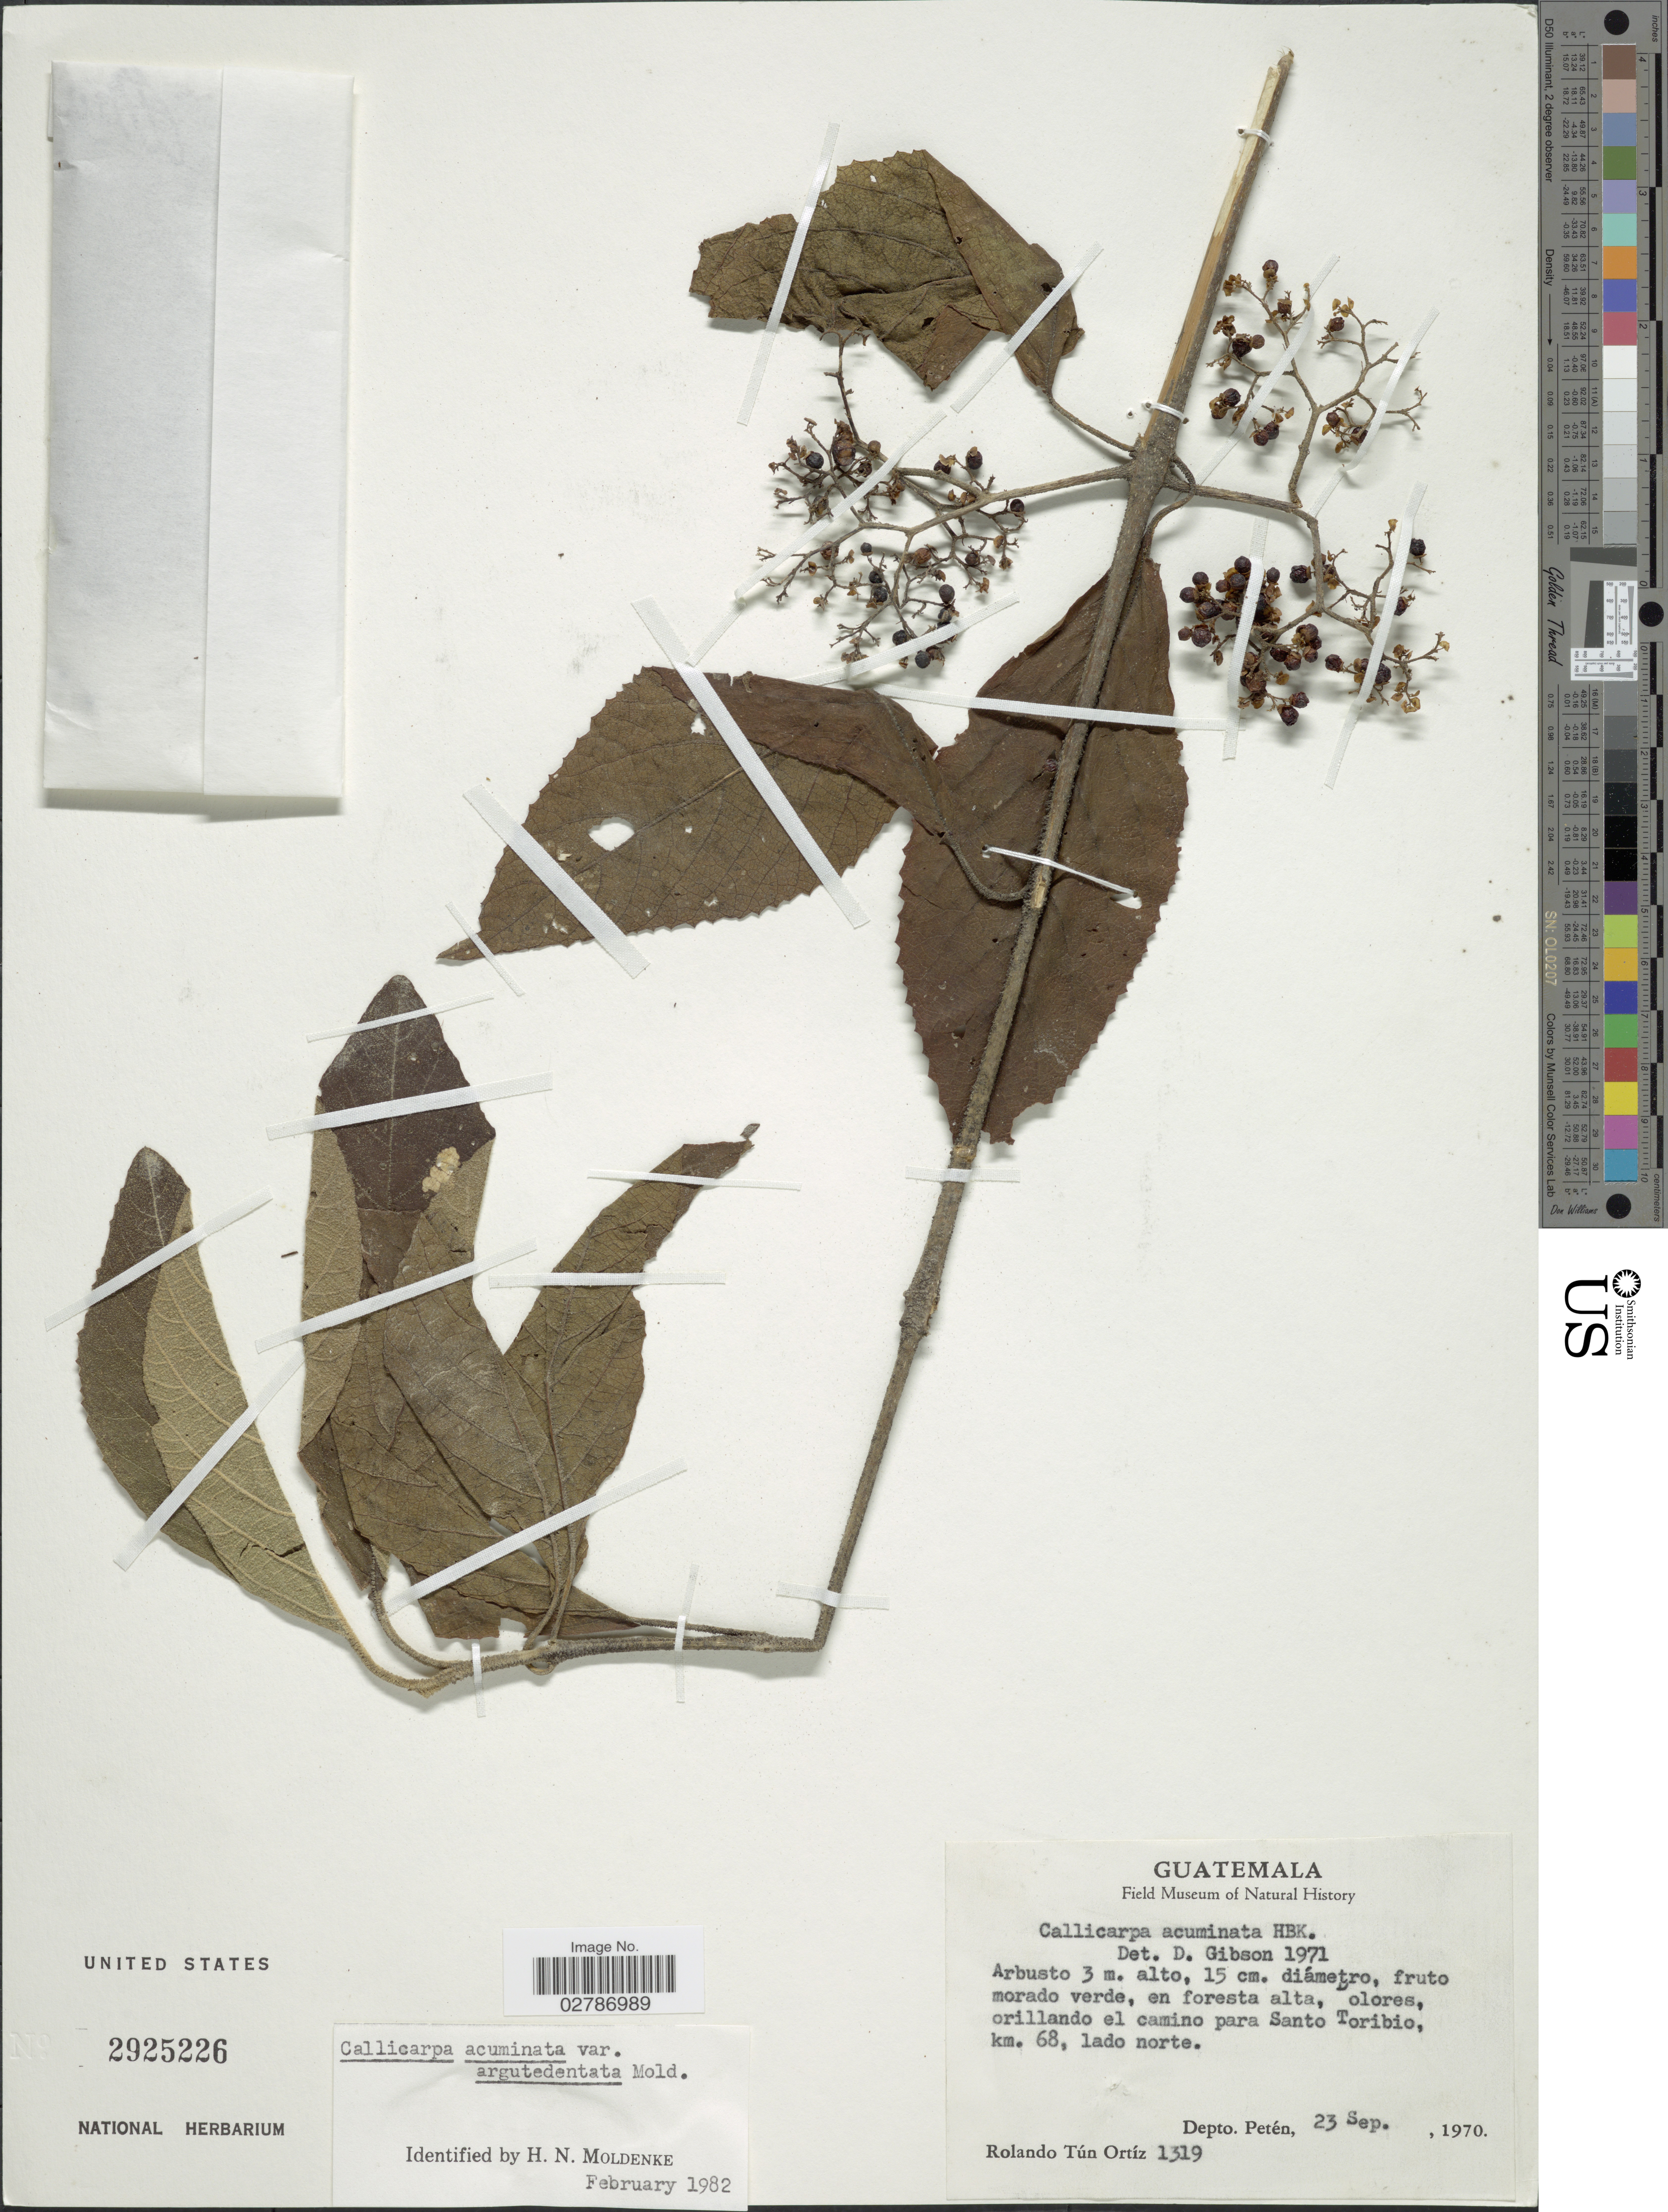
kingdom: Plantae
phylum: Tracheophyta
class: Magnoliopsida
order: Lamiales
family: Lamiaceae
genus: Callicarpa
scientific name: Callicarpa acuminata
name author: Kunth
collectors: R. Tún Ortíz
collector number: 1319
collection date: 1970-09-23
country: Guatemala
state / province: El Petén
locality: Orillando el camino para Santo Toribio, km. 68, lado norte. Depto. Petén.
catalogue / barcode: US 2925226